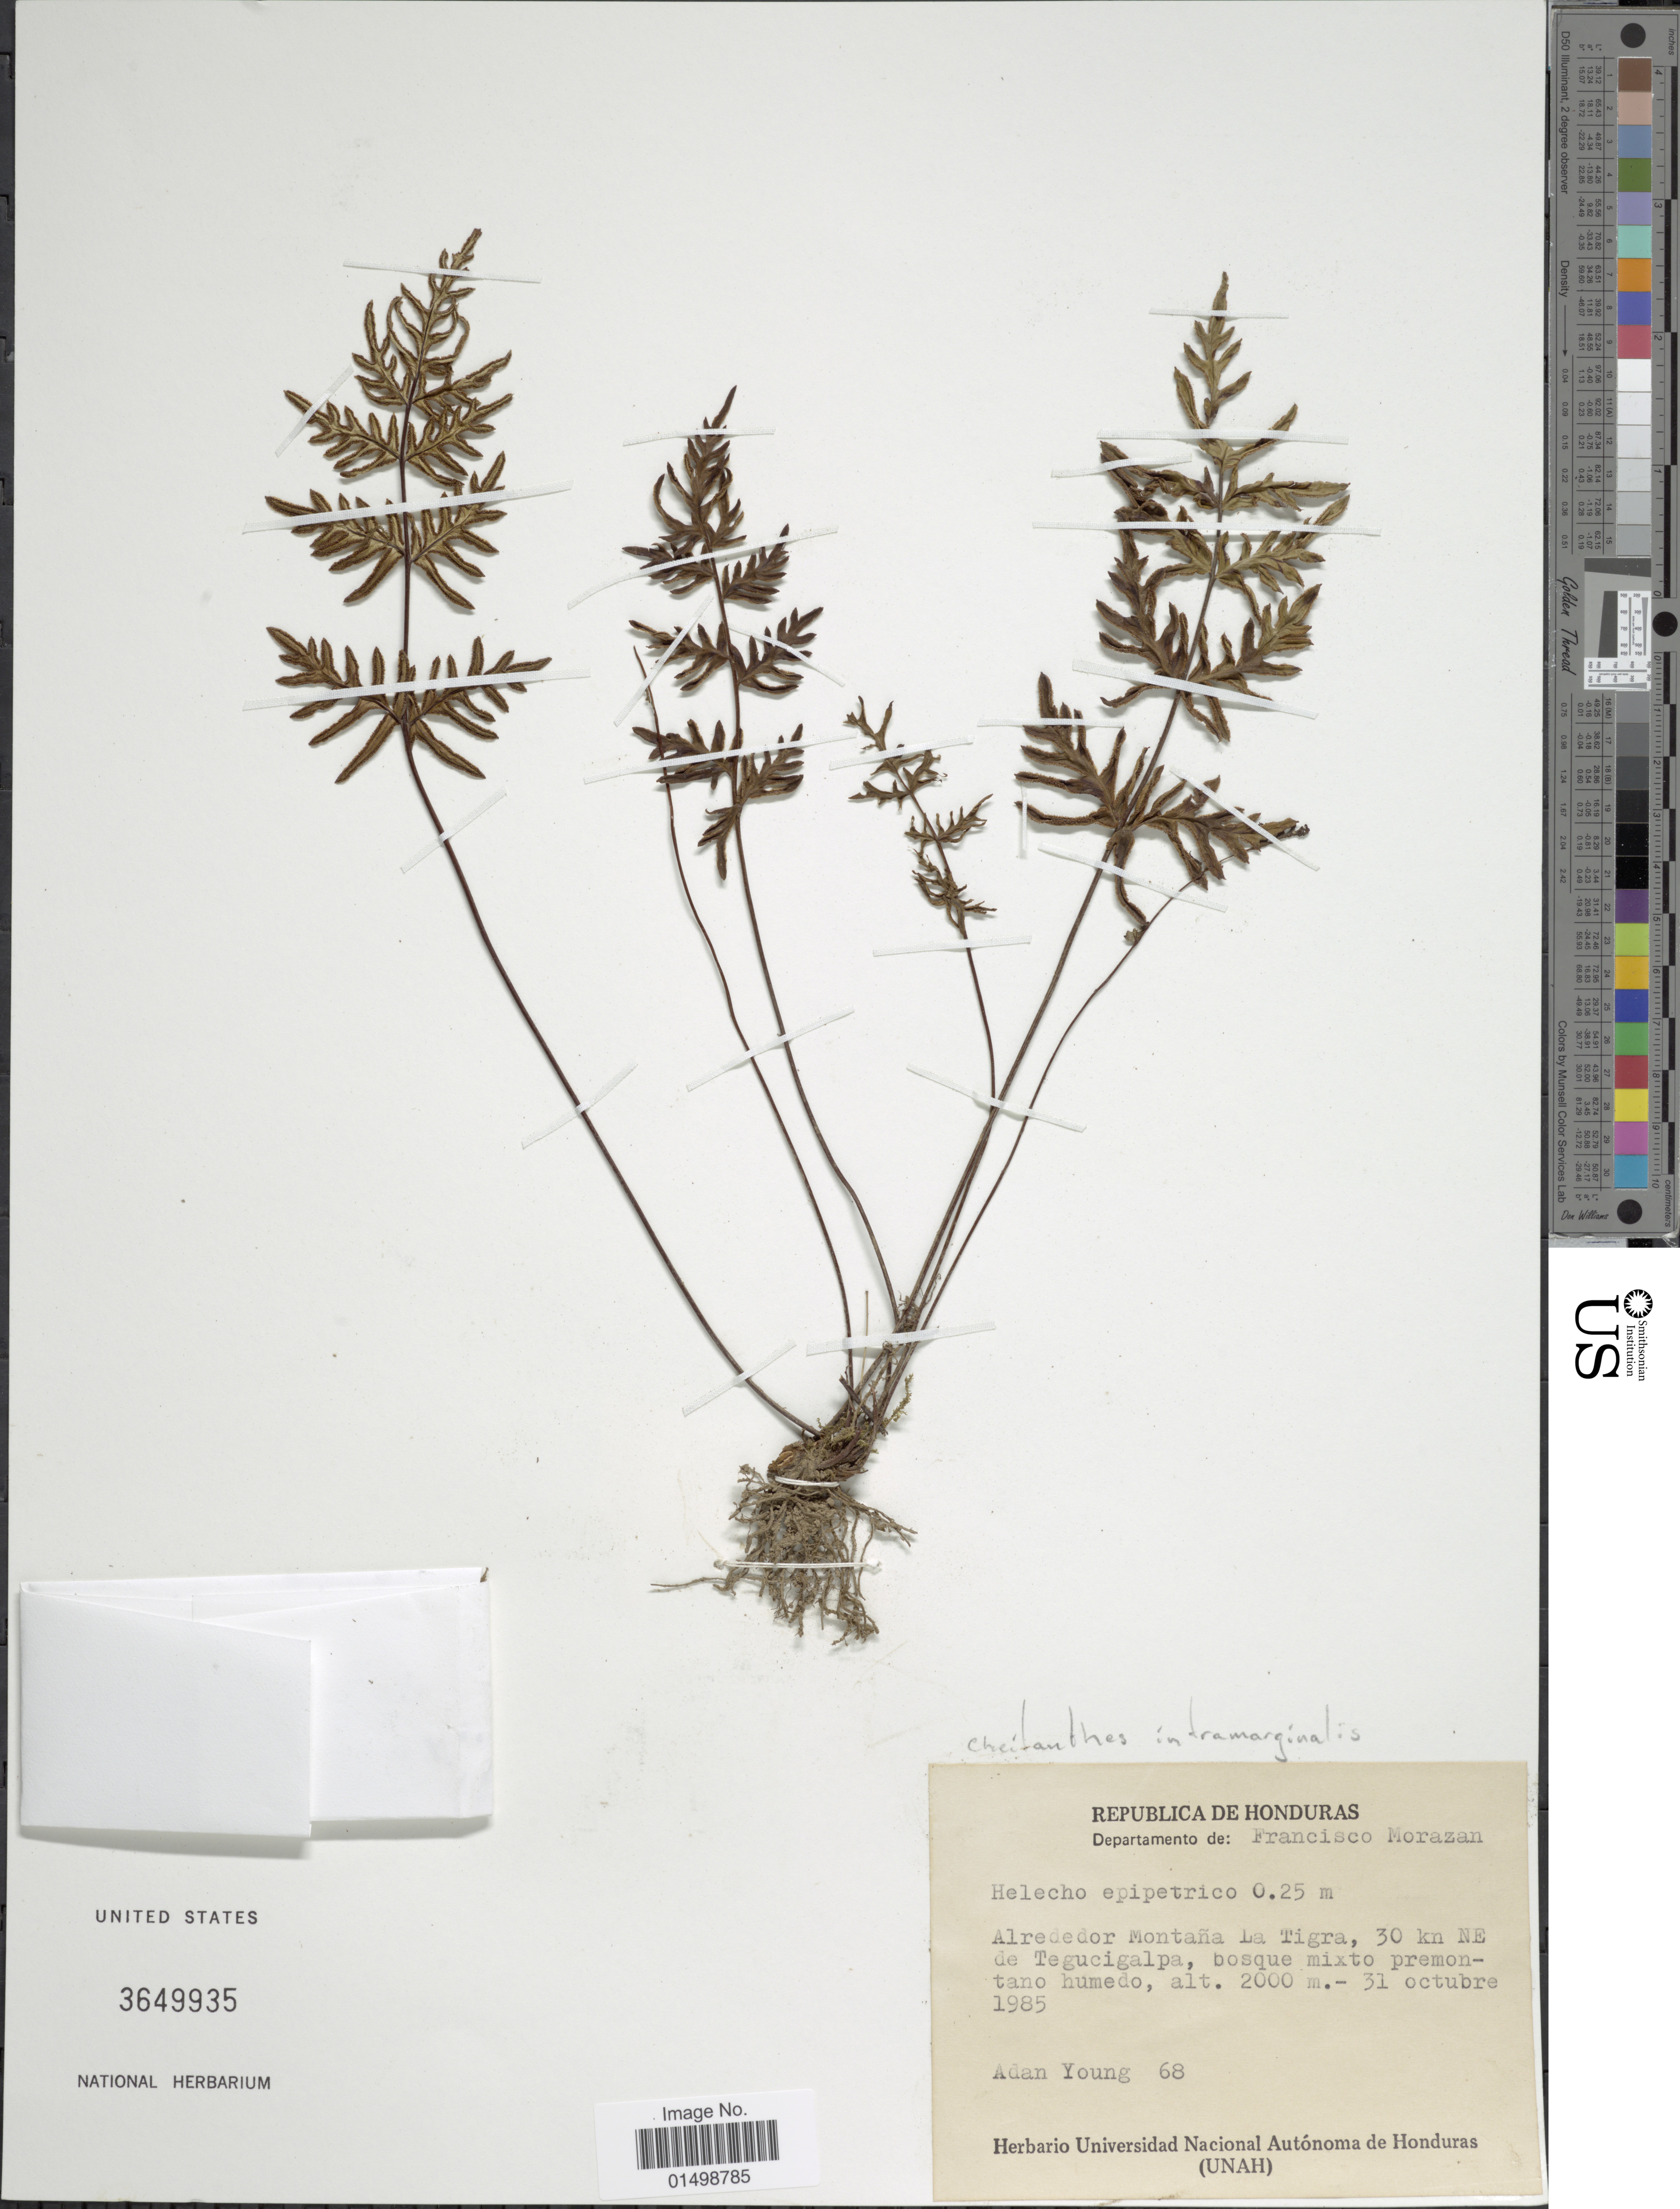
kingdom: Plantae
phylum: Tracheophyta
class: Polypodiopsida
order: Polypodiales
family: Pteridaceae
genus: Cheilanthes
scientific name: Cheilanthes intramarginalis var. intramarginalis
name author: (Kaulf.) Hook.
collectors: A. Young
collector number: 68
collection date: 1985-10-31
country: Honduras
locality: Alrededor Montana La Tiagra, 30 km NE de Tegucigalpa, bosque mixto premontano humedo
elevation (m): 2000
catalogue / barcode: US 3649935